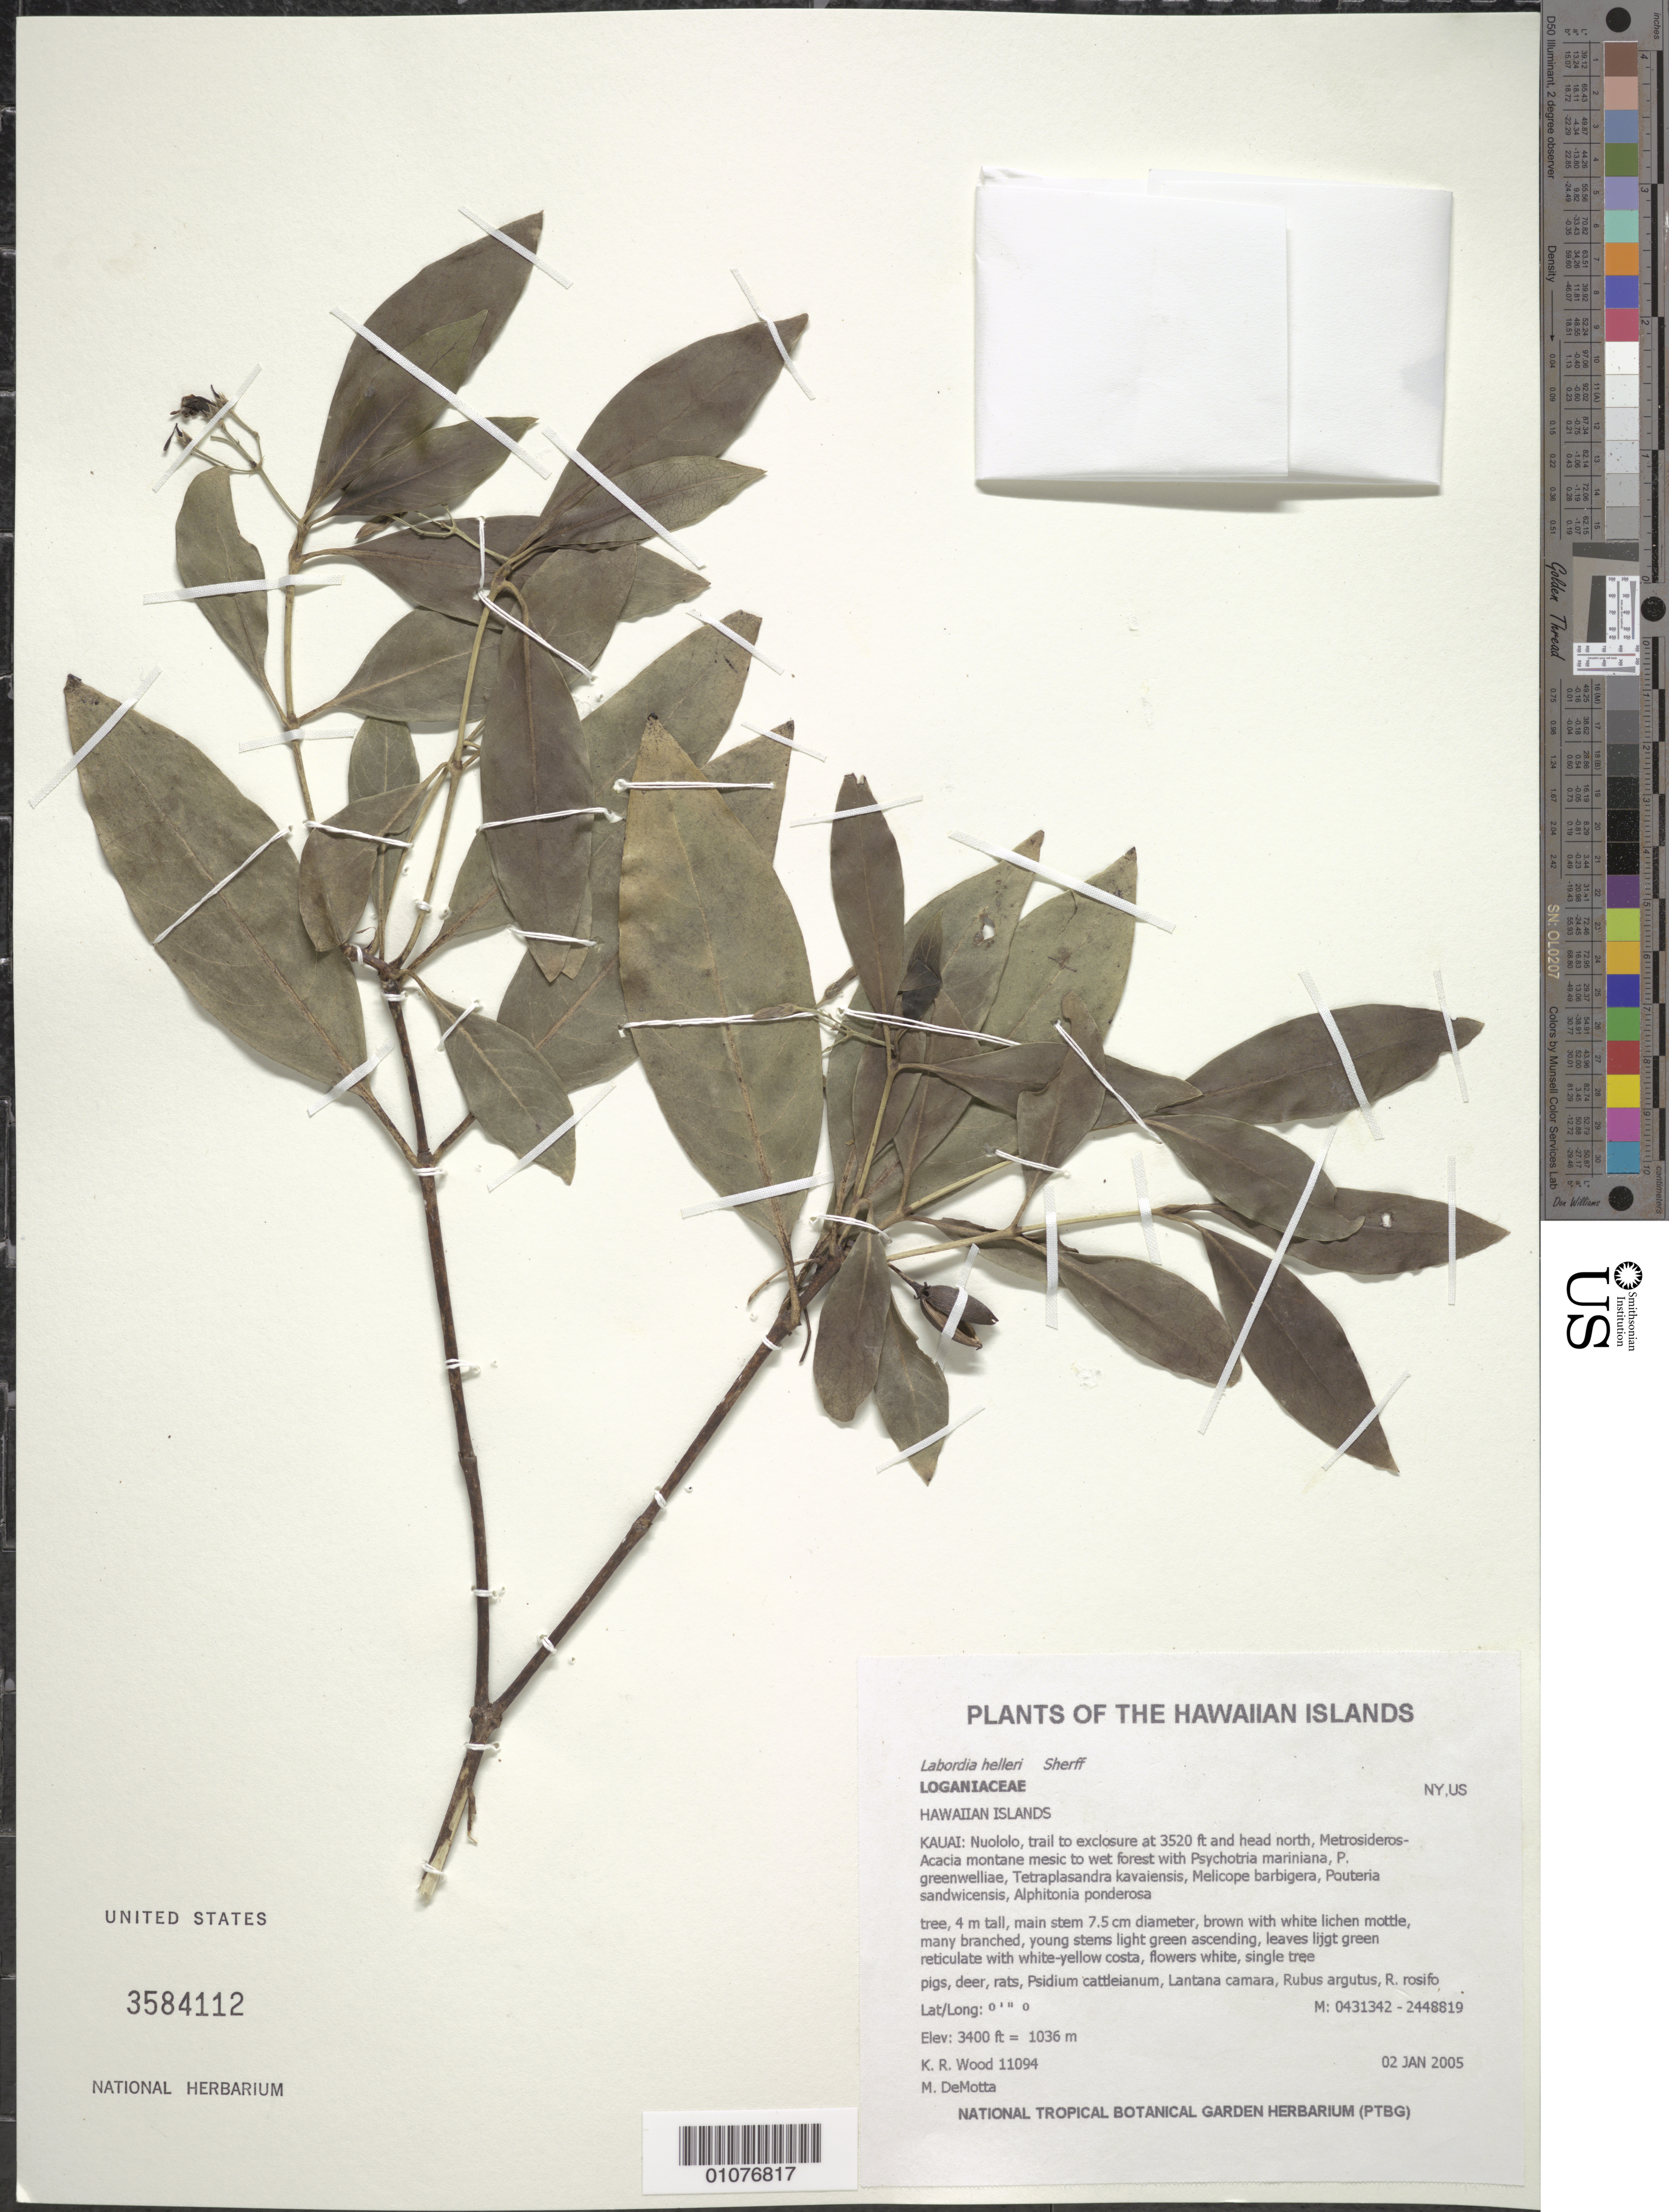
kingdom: Plantae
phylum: Tracheophyta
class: Magnoliopsida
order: Gentianales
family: Loganiaceae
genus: Geniostoma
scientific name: Geniostoma helleri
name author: (Sherff) Byng & Christenh.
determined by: Wagner, W. L., (BOT), Smithsonian Institution - National Museum of Natural History (UNITED STATES)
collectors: K. R. Wood & M. DeMotta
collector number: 11094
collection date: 2005-01-02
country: United States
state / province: Hawaii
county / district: Kaui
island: Kaua'i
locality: Nuololo, trail to exclosure at 3520 ft and head N.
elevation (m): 1036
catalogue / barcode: US 3584112